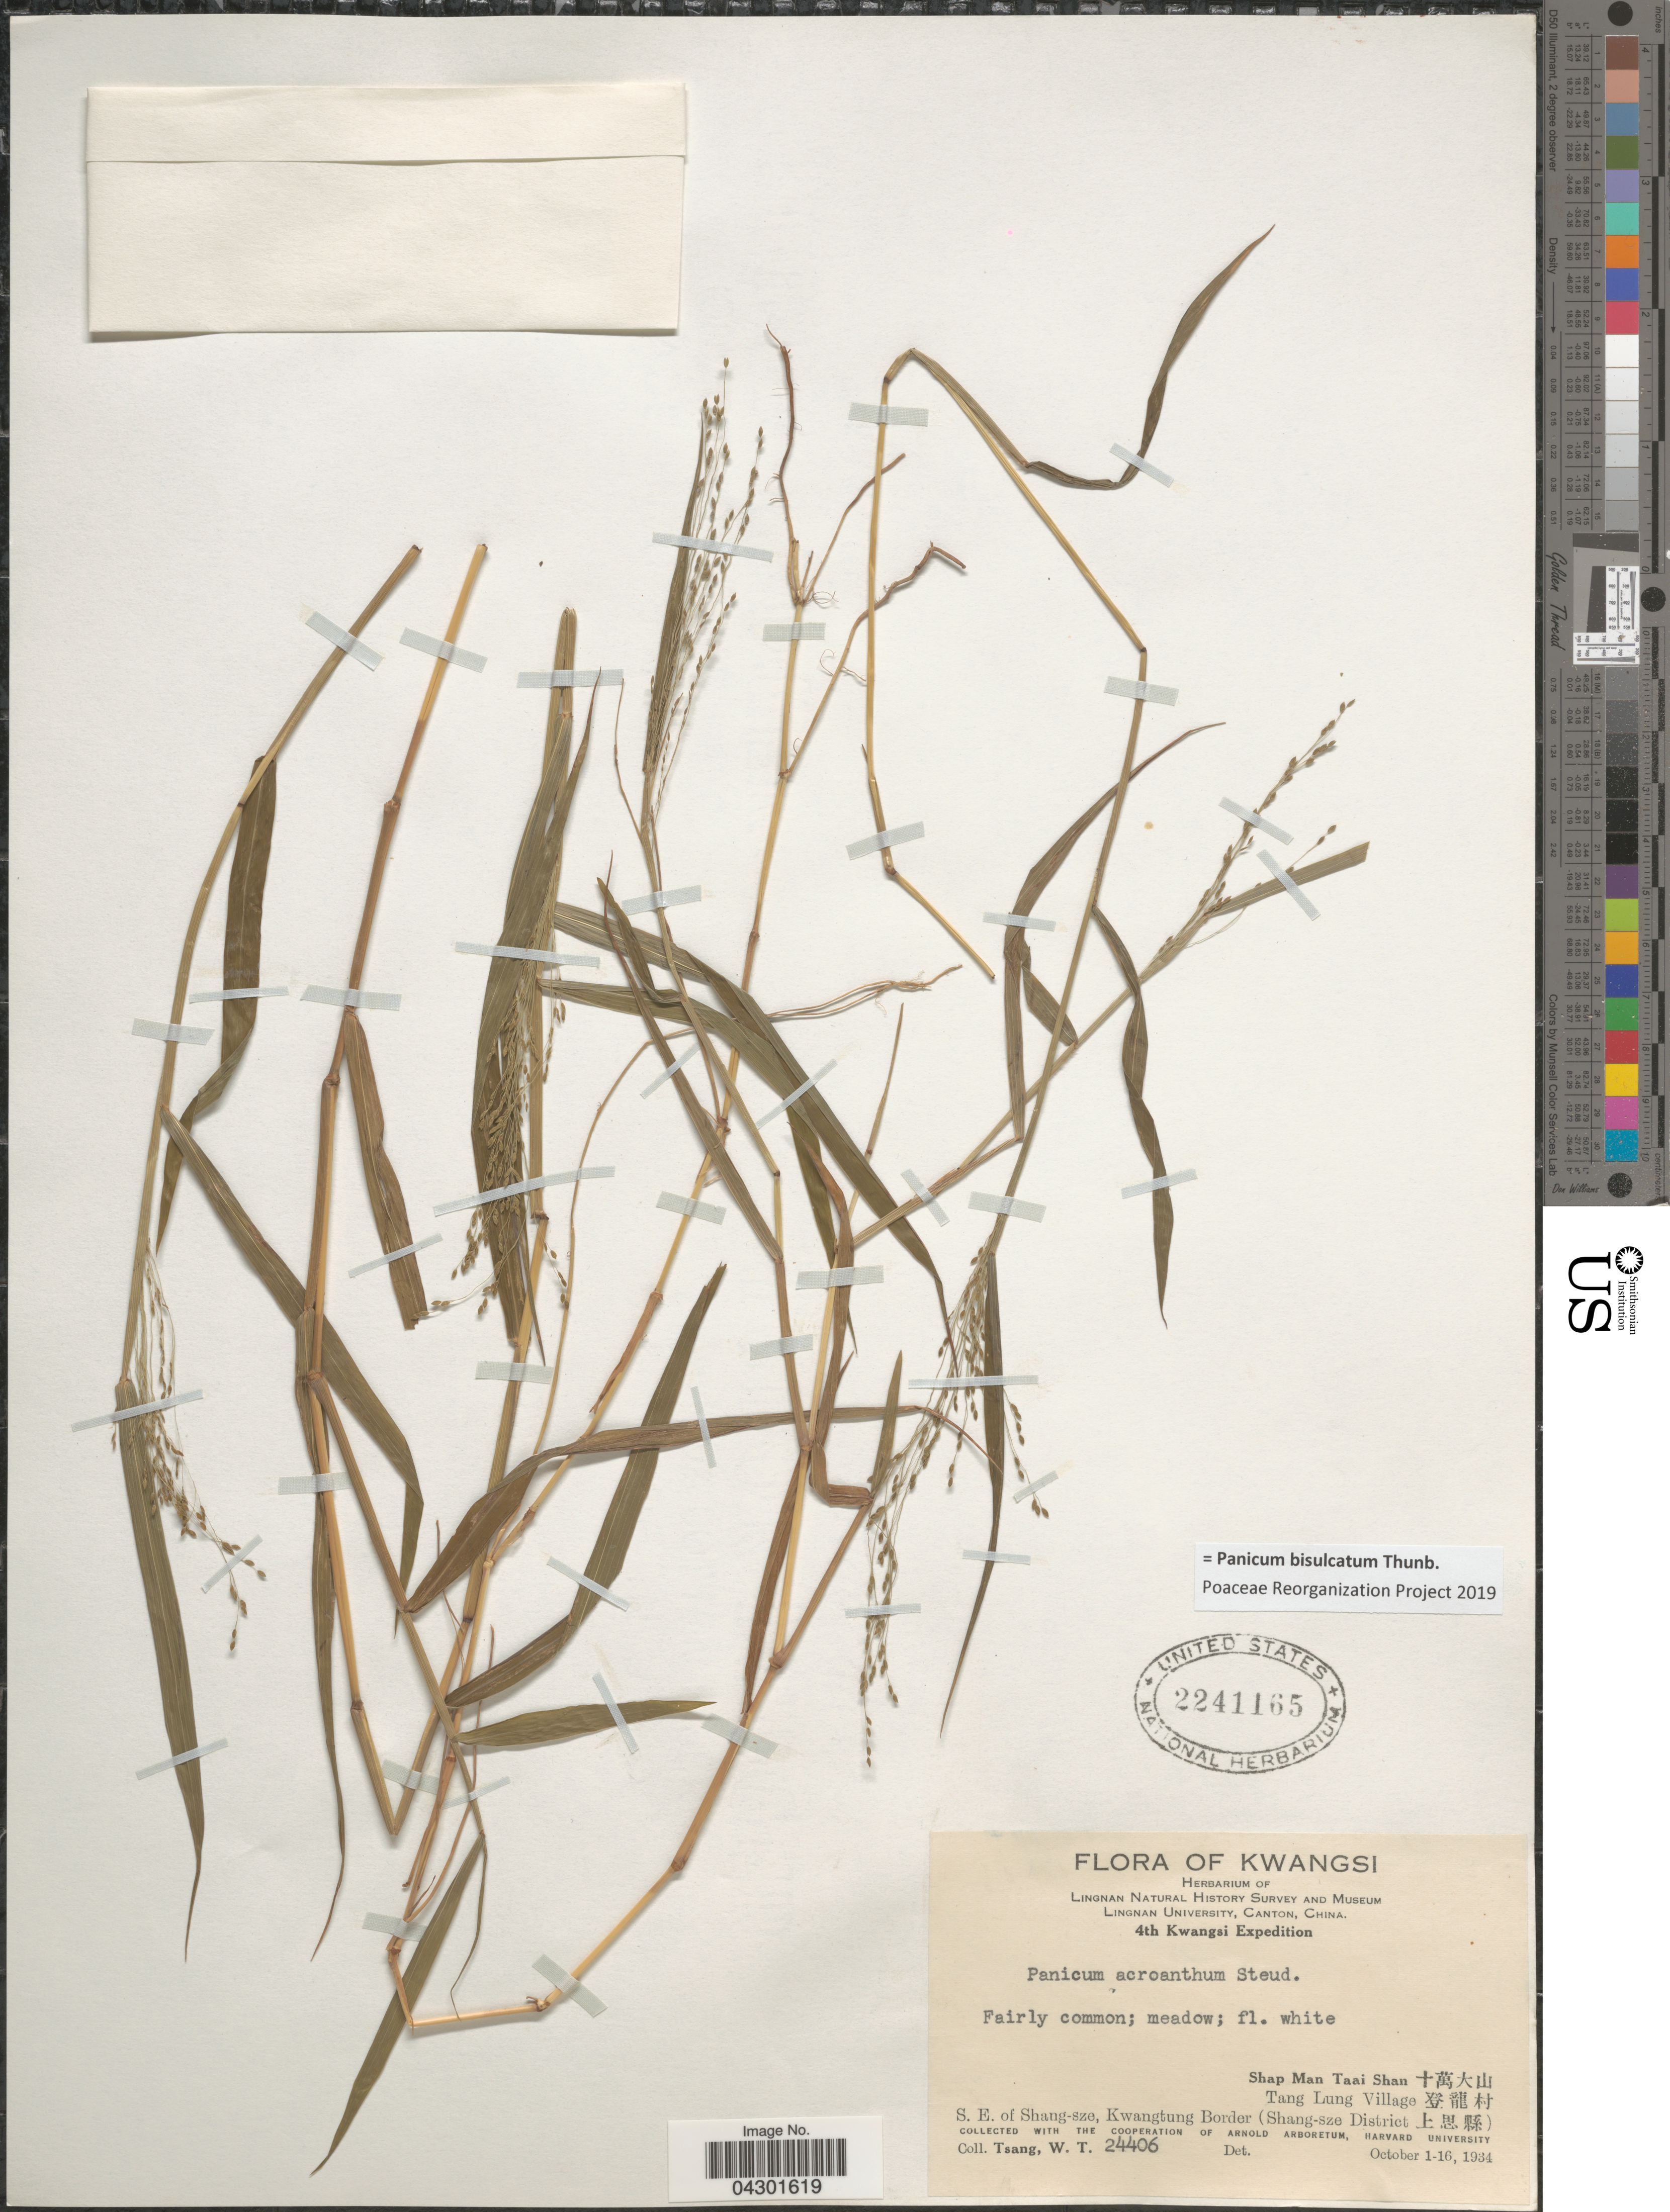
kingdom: Plantae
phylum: Tracheophyta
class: Liliopsida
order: Poales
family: Poaceae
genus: Panicum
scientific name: Panicum bisulcatum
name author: Thunb.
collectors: W. T. Tsang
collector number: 24406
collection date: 1934-10-01/1934-10-16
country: China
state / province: Guangxi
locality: Kwangsi. Lingnan Natural History Survey and Museum. 4th Kwangsi Expedition. Shap Man Taai Shan X. Tang Lung Village X. S.E. of Shang-sze, Kwangtung Border (Shang-sze District X).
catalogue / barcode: US 2241165